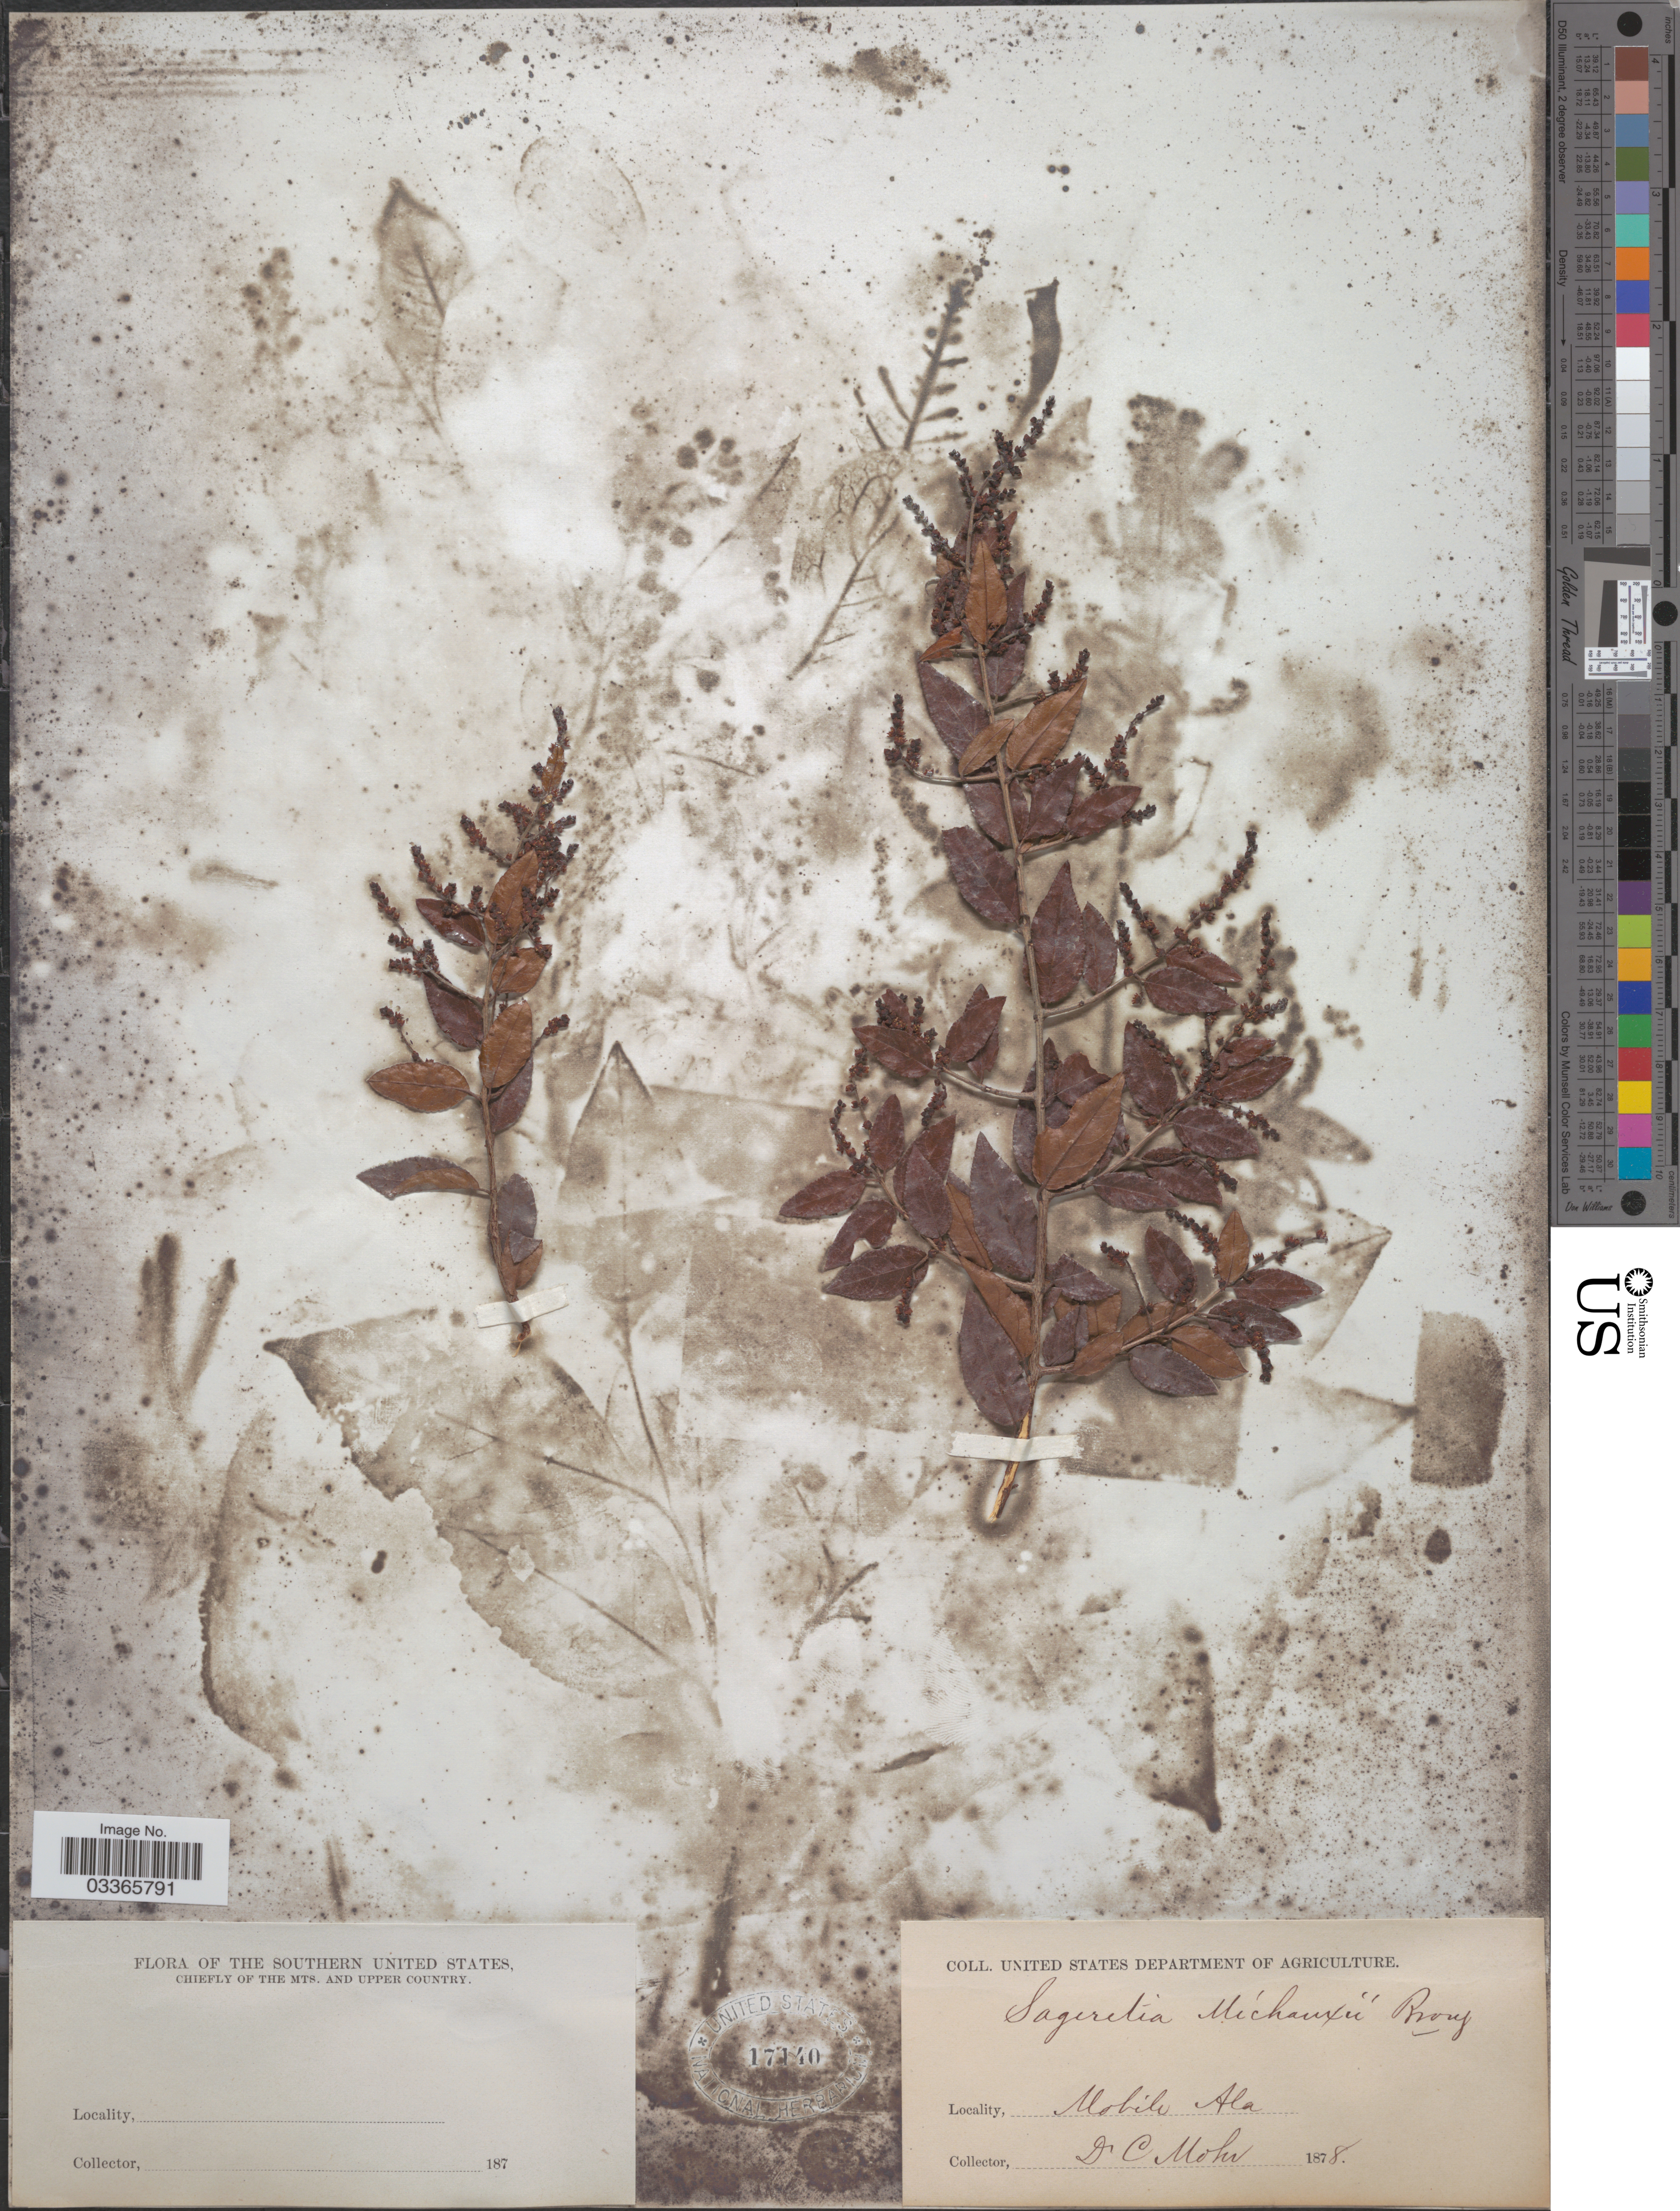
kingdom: Plantae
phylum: Tracheophyta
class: Magnoliopsida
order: Rosales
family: Rhamnaceae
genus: Sageretia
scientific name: Sageretia minutiflora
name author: (Michx.) Trel.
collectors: C. Mohr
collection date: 1878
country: United States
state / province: Alabama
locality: Southern United States. Chiefly of the Mts. and Upper Country. Mobile.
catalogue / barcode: US 17140